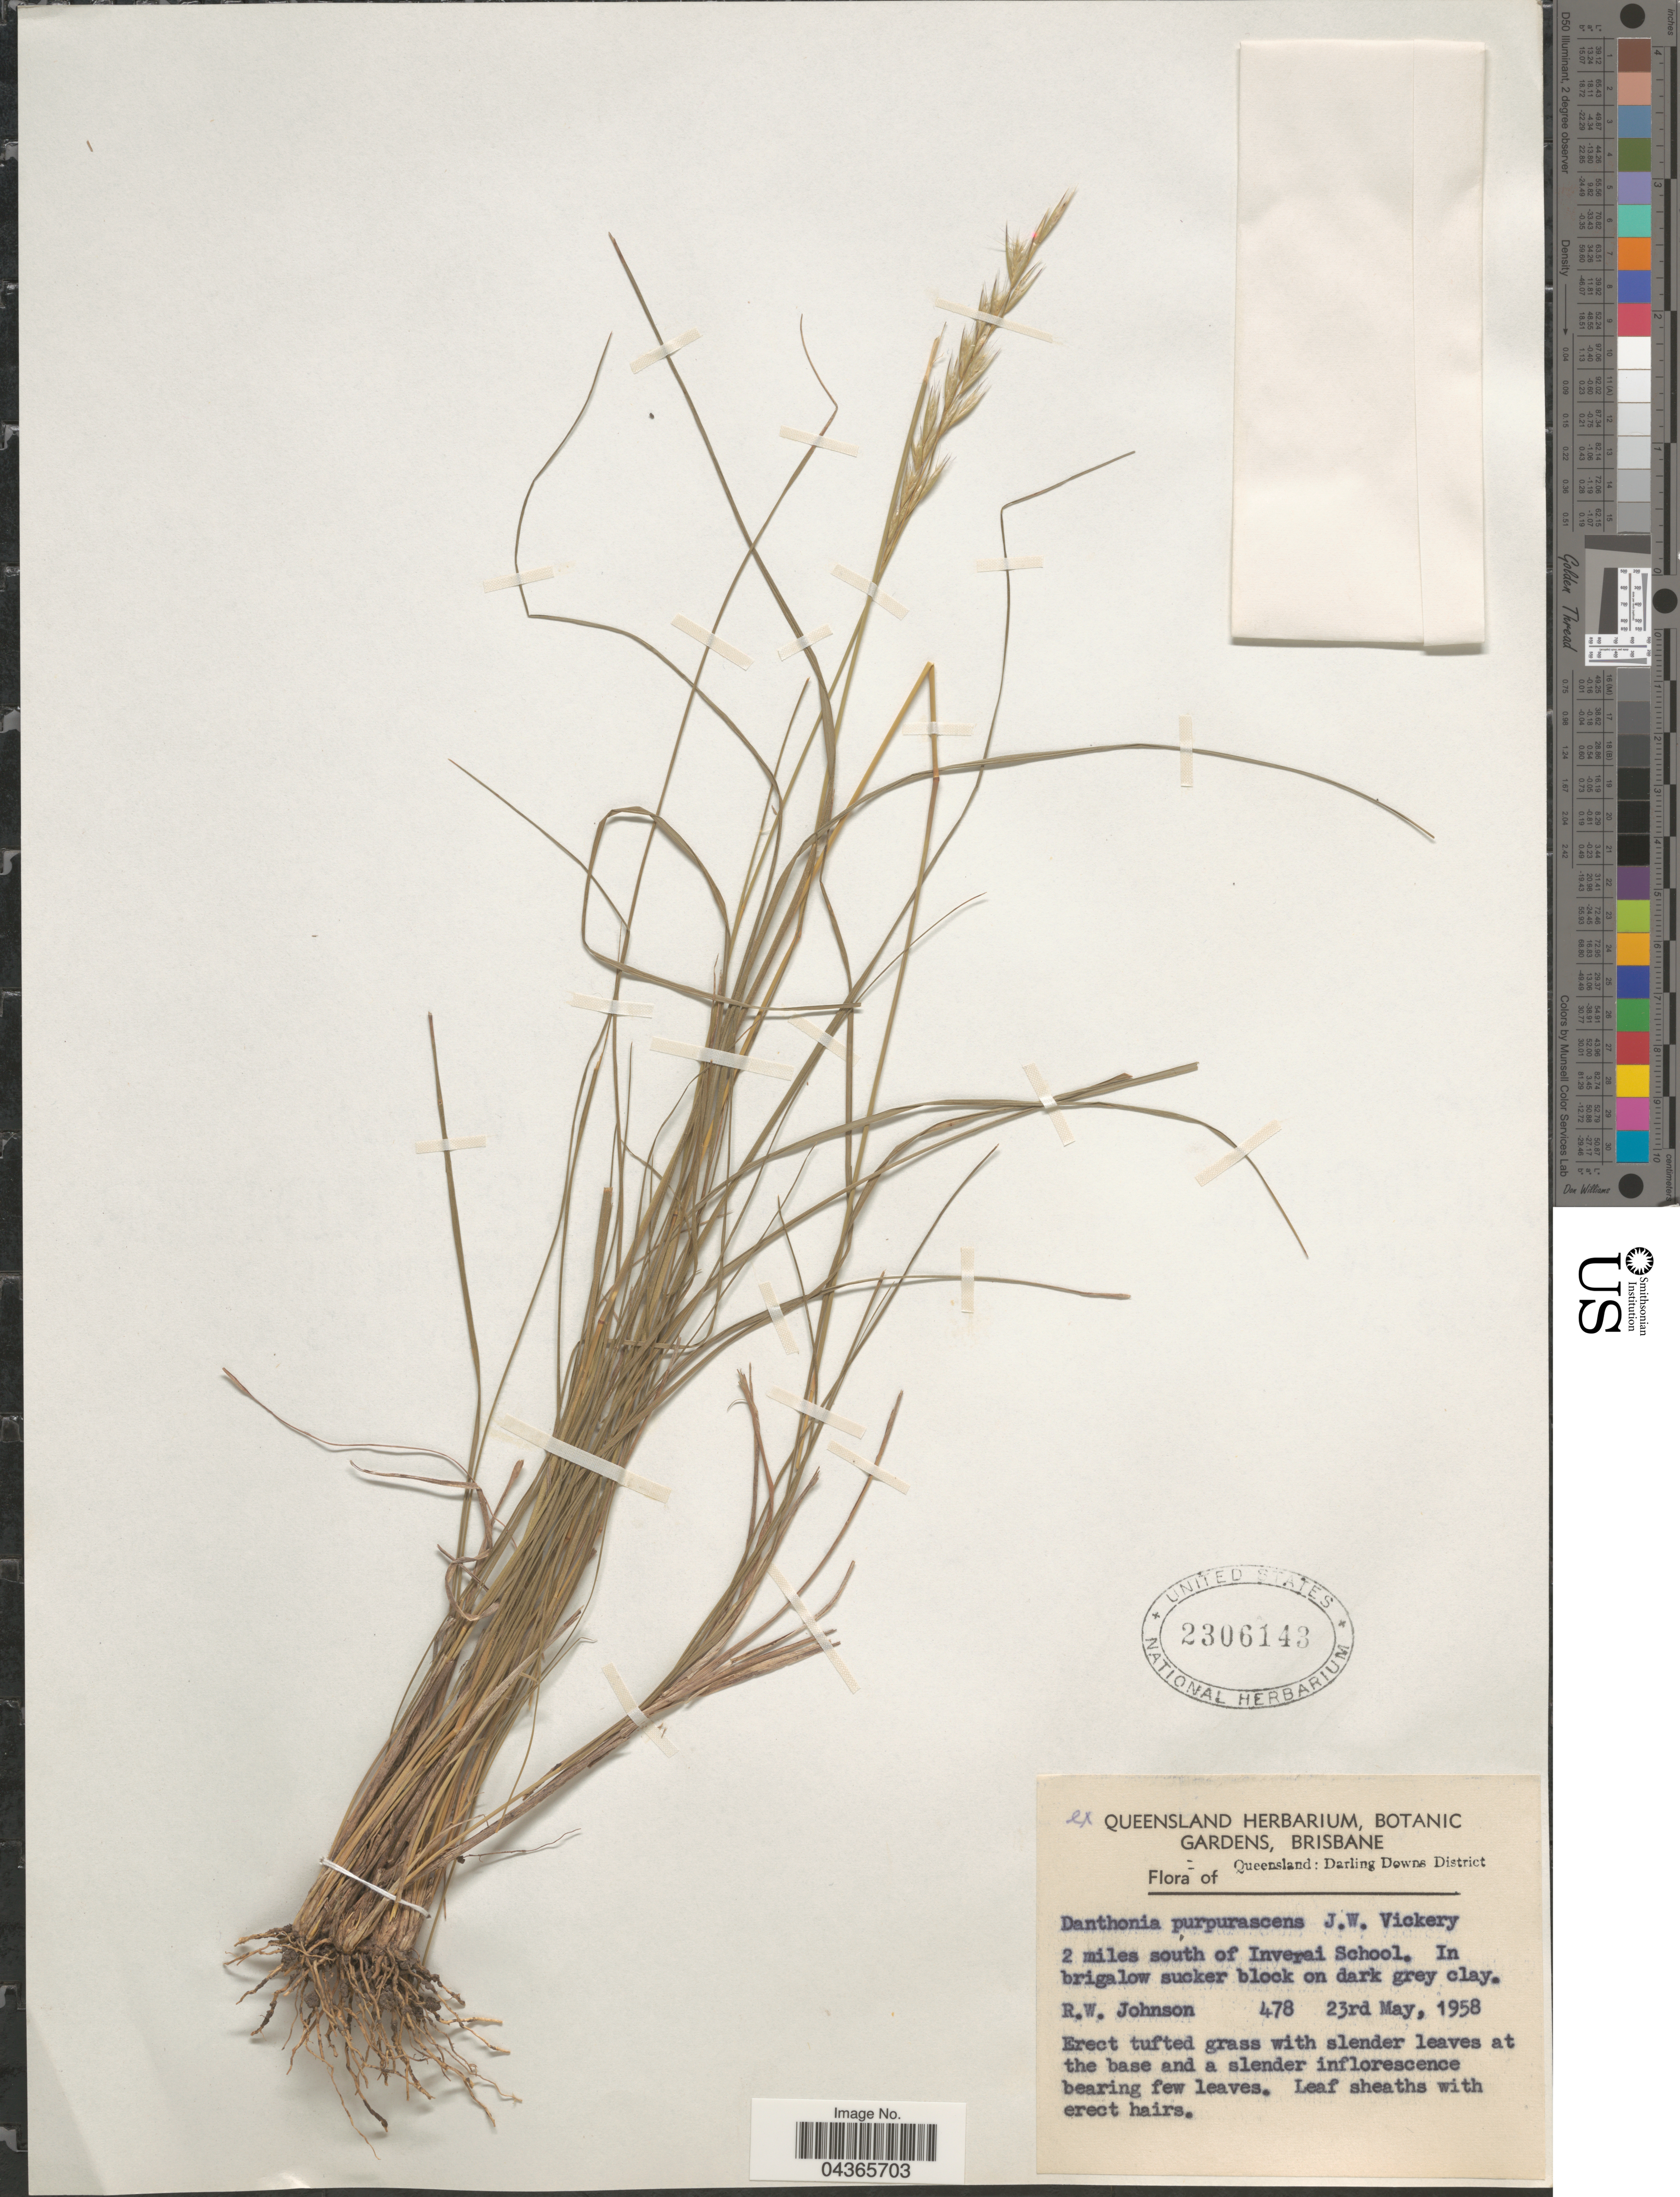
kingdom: Plantae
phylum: Tracheophyta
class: Liliopsida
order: Poales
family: Poaceae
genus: Rytidosperma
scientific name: Rytidosperma tenuius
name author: (Steud.) O.E. Erikss. et al.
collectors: R. W. Johnson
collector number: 478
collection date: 1958-05-23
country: Australia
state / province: Queensland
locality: Darling Downs District. 2 miles south of Inverai School.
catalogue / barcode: US 2306143